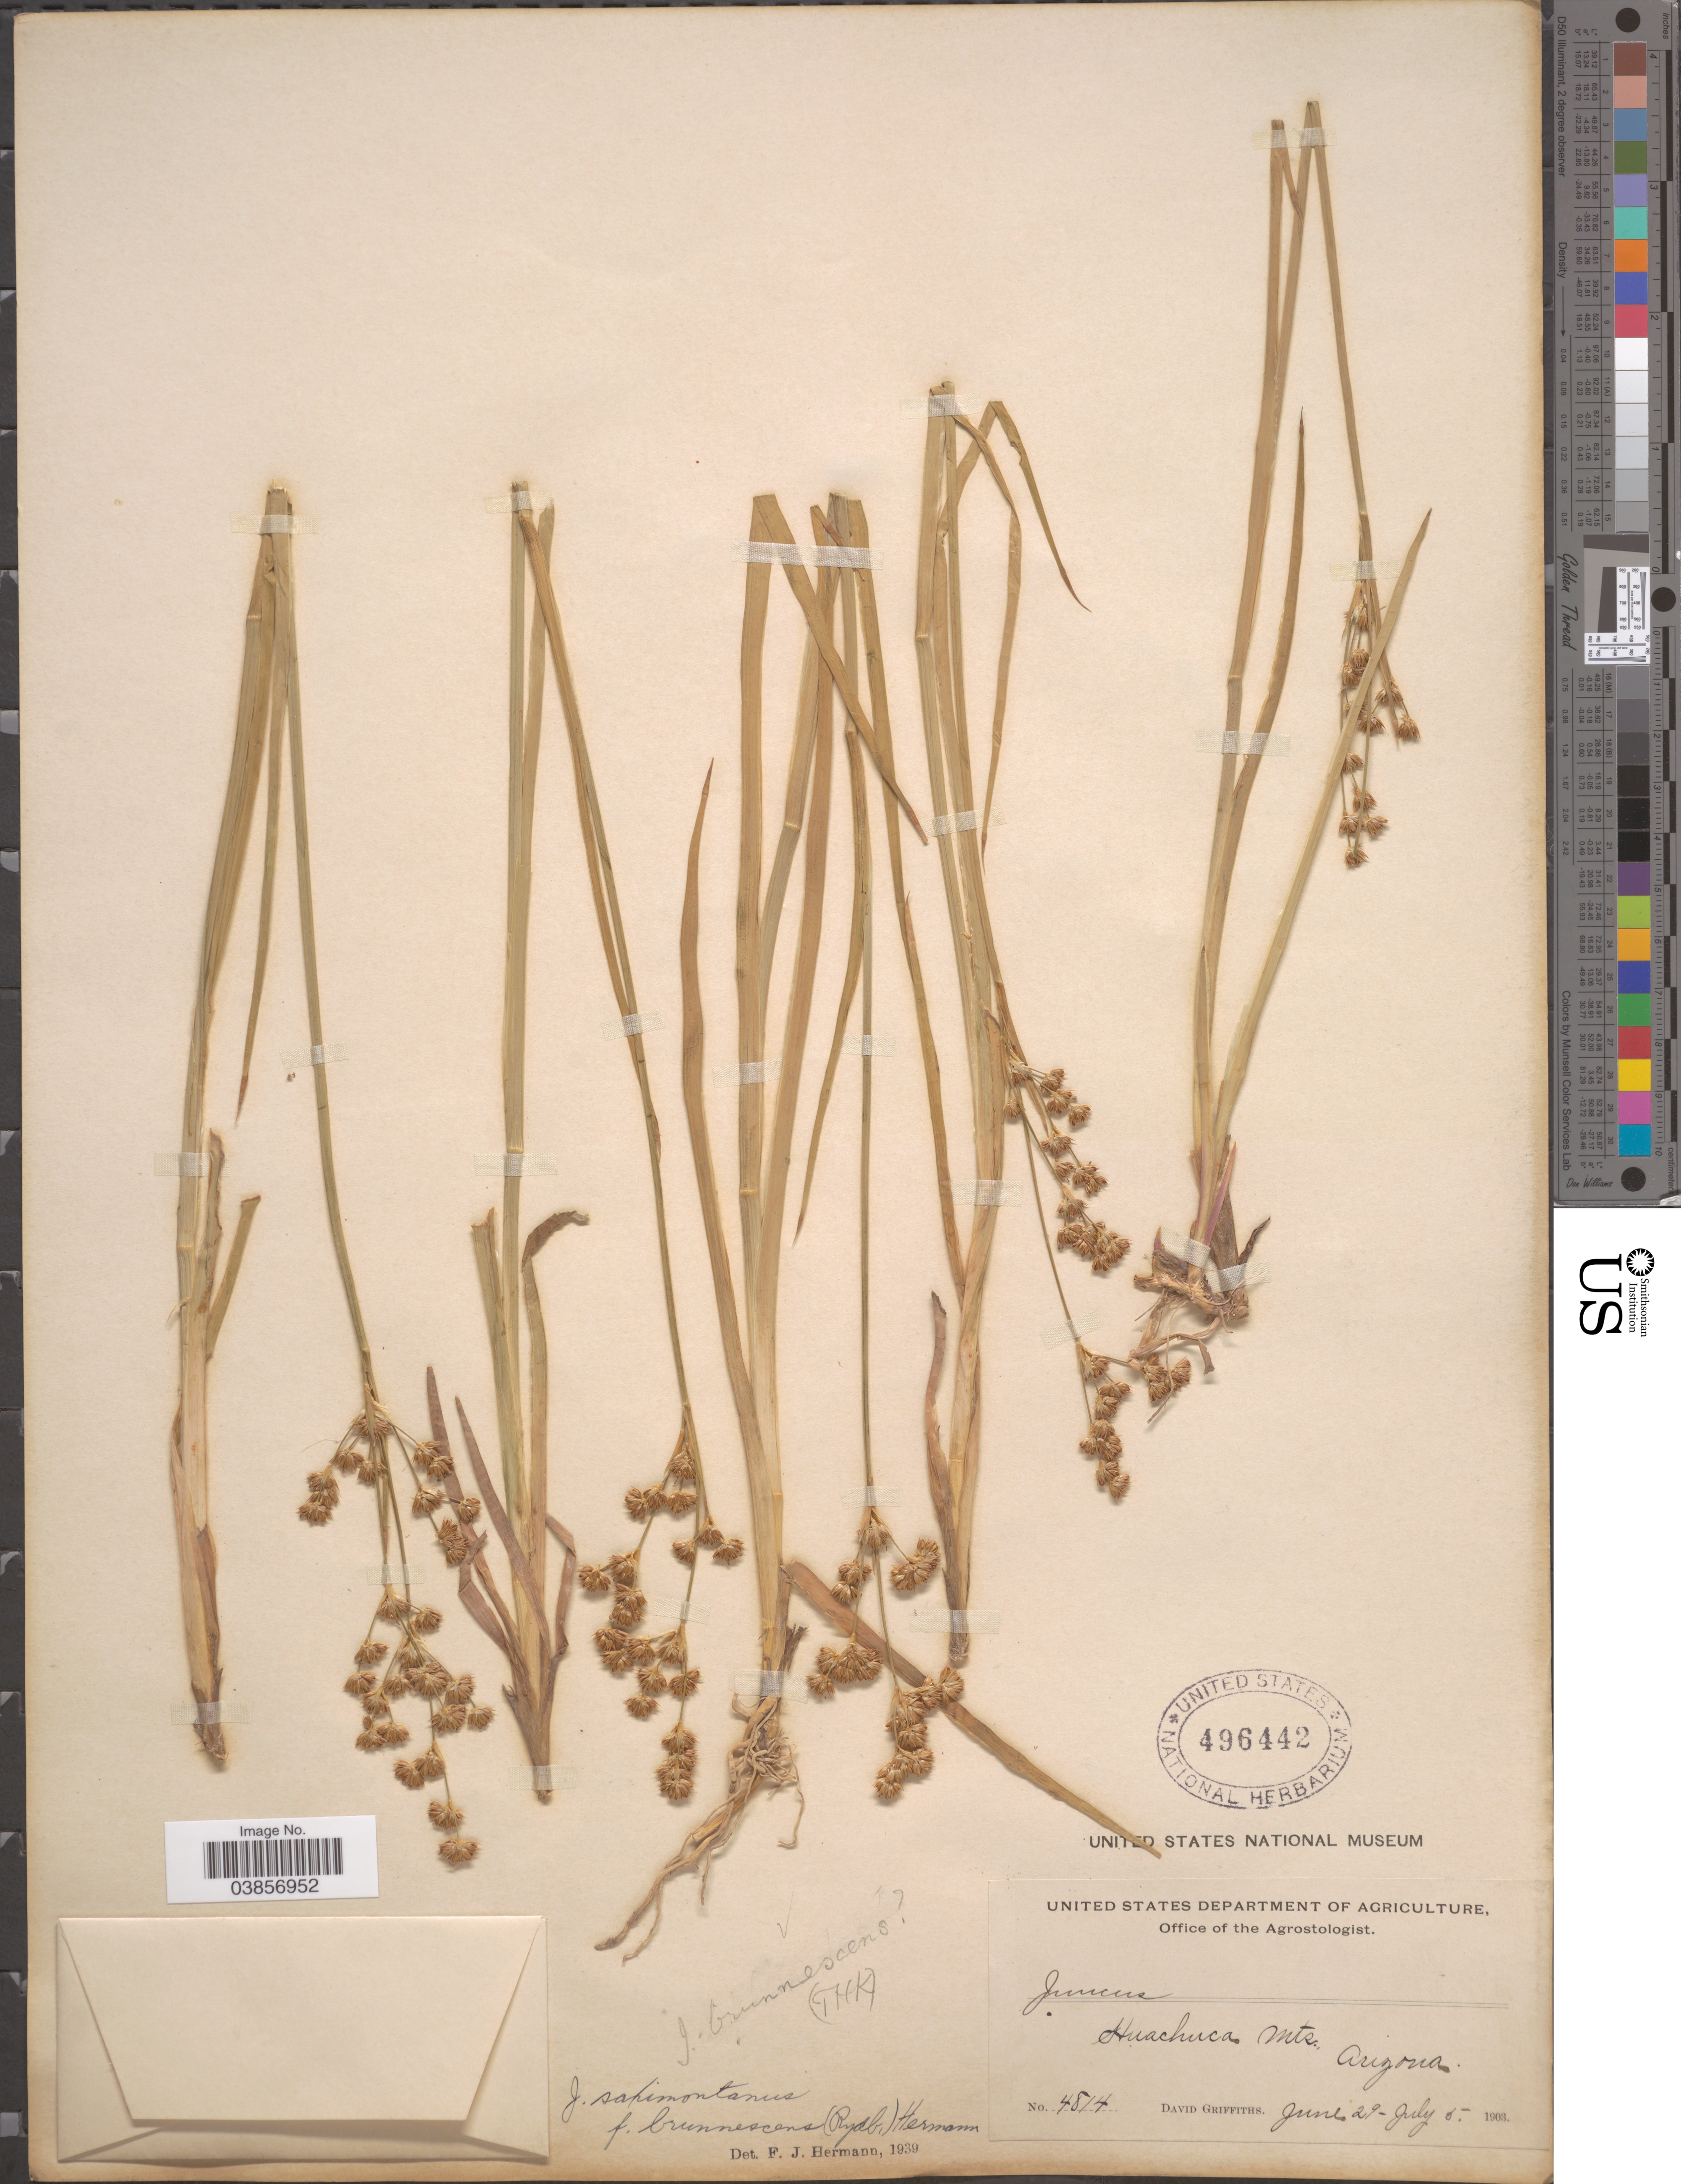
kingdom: Plantae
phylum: Tracheophyta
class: Liliopsida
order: Poales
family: Juncaceae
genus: Juncus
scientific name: Juncus saximontanus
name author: A. Nelson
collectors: D. Griffiths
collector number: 4814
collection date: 1903-06-29/1903-07-05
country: United States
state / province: Arizona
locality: Huachuca Mts.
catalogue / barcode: US 496442